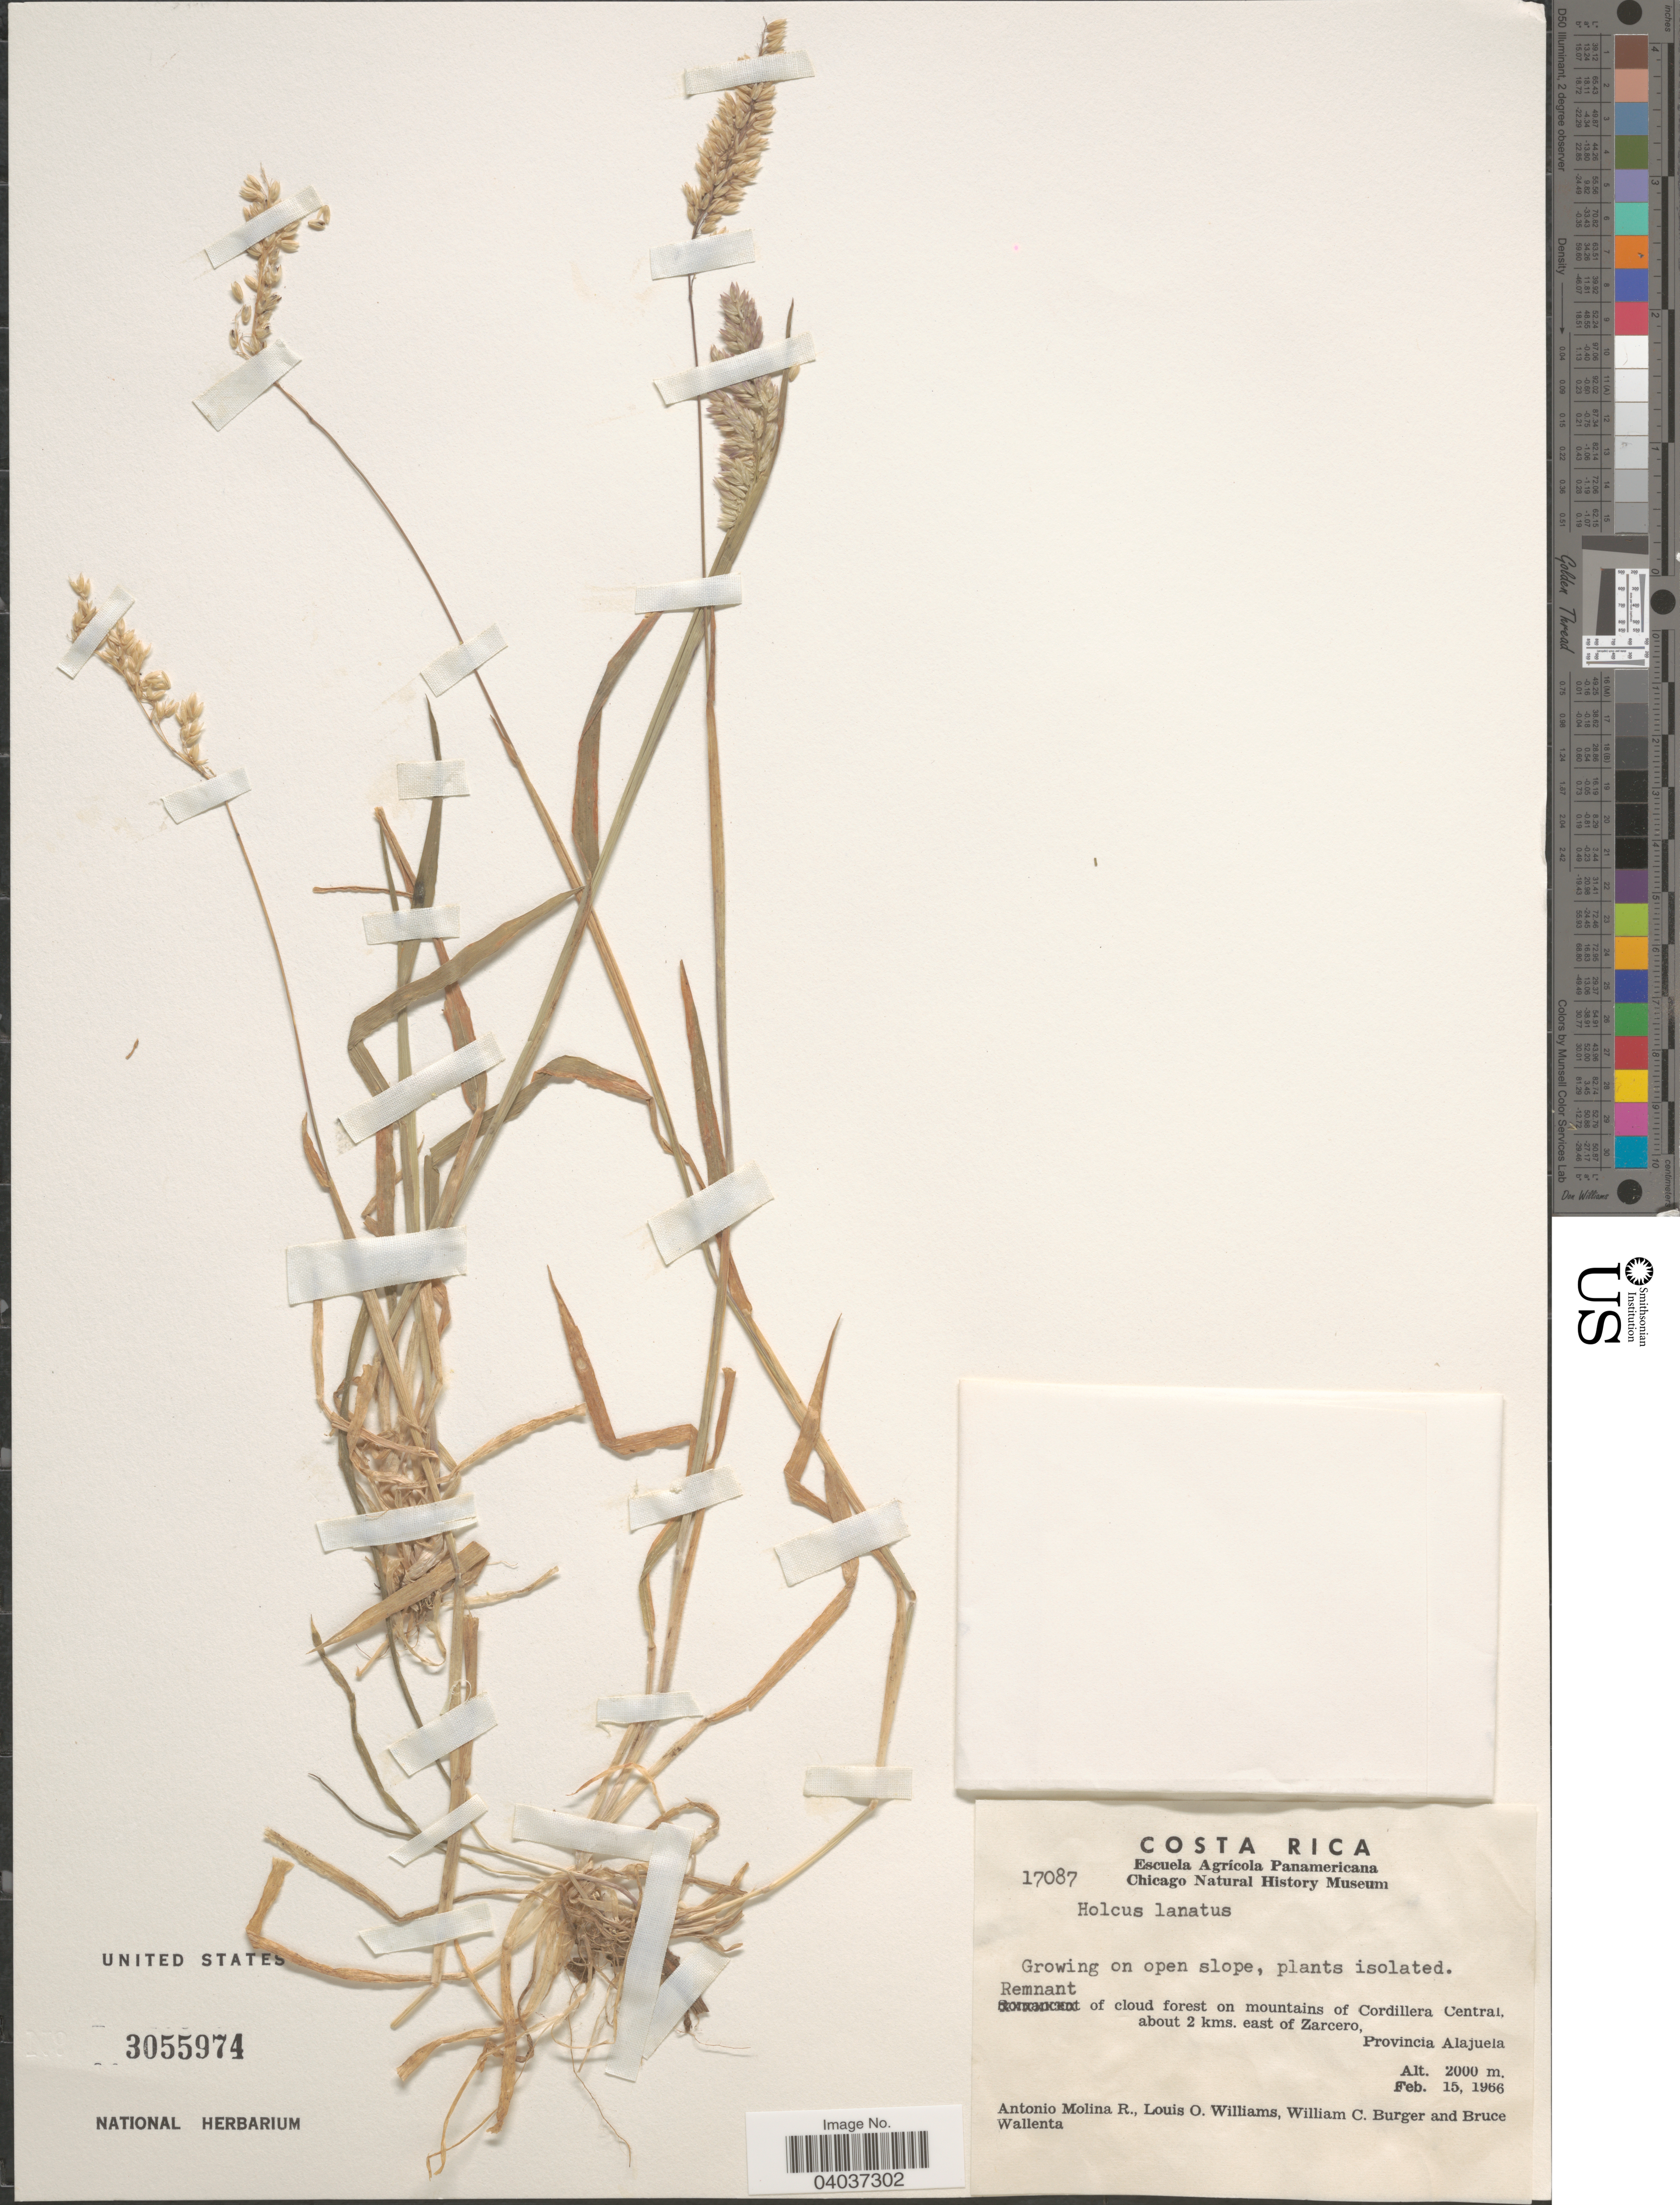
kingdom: Plantae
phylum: Tracheophyta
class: Liliopsida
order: Poales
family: Poaceae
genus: Holcus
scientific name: Holcus lanatus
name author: L.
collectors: A. Molina R., L. O. Williams, W. Burger & B. Wallenta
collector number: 17087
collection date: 1966-02-15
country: Costa Rica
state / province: Alajuela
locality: Remnant of cloud forest on mountains of Cordillera Central, about 2 kms. east of Zarcero.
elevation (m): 2000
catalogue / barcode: US 3055974